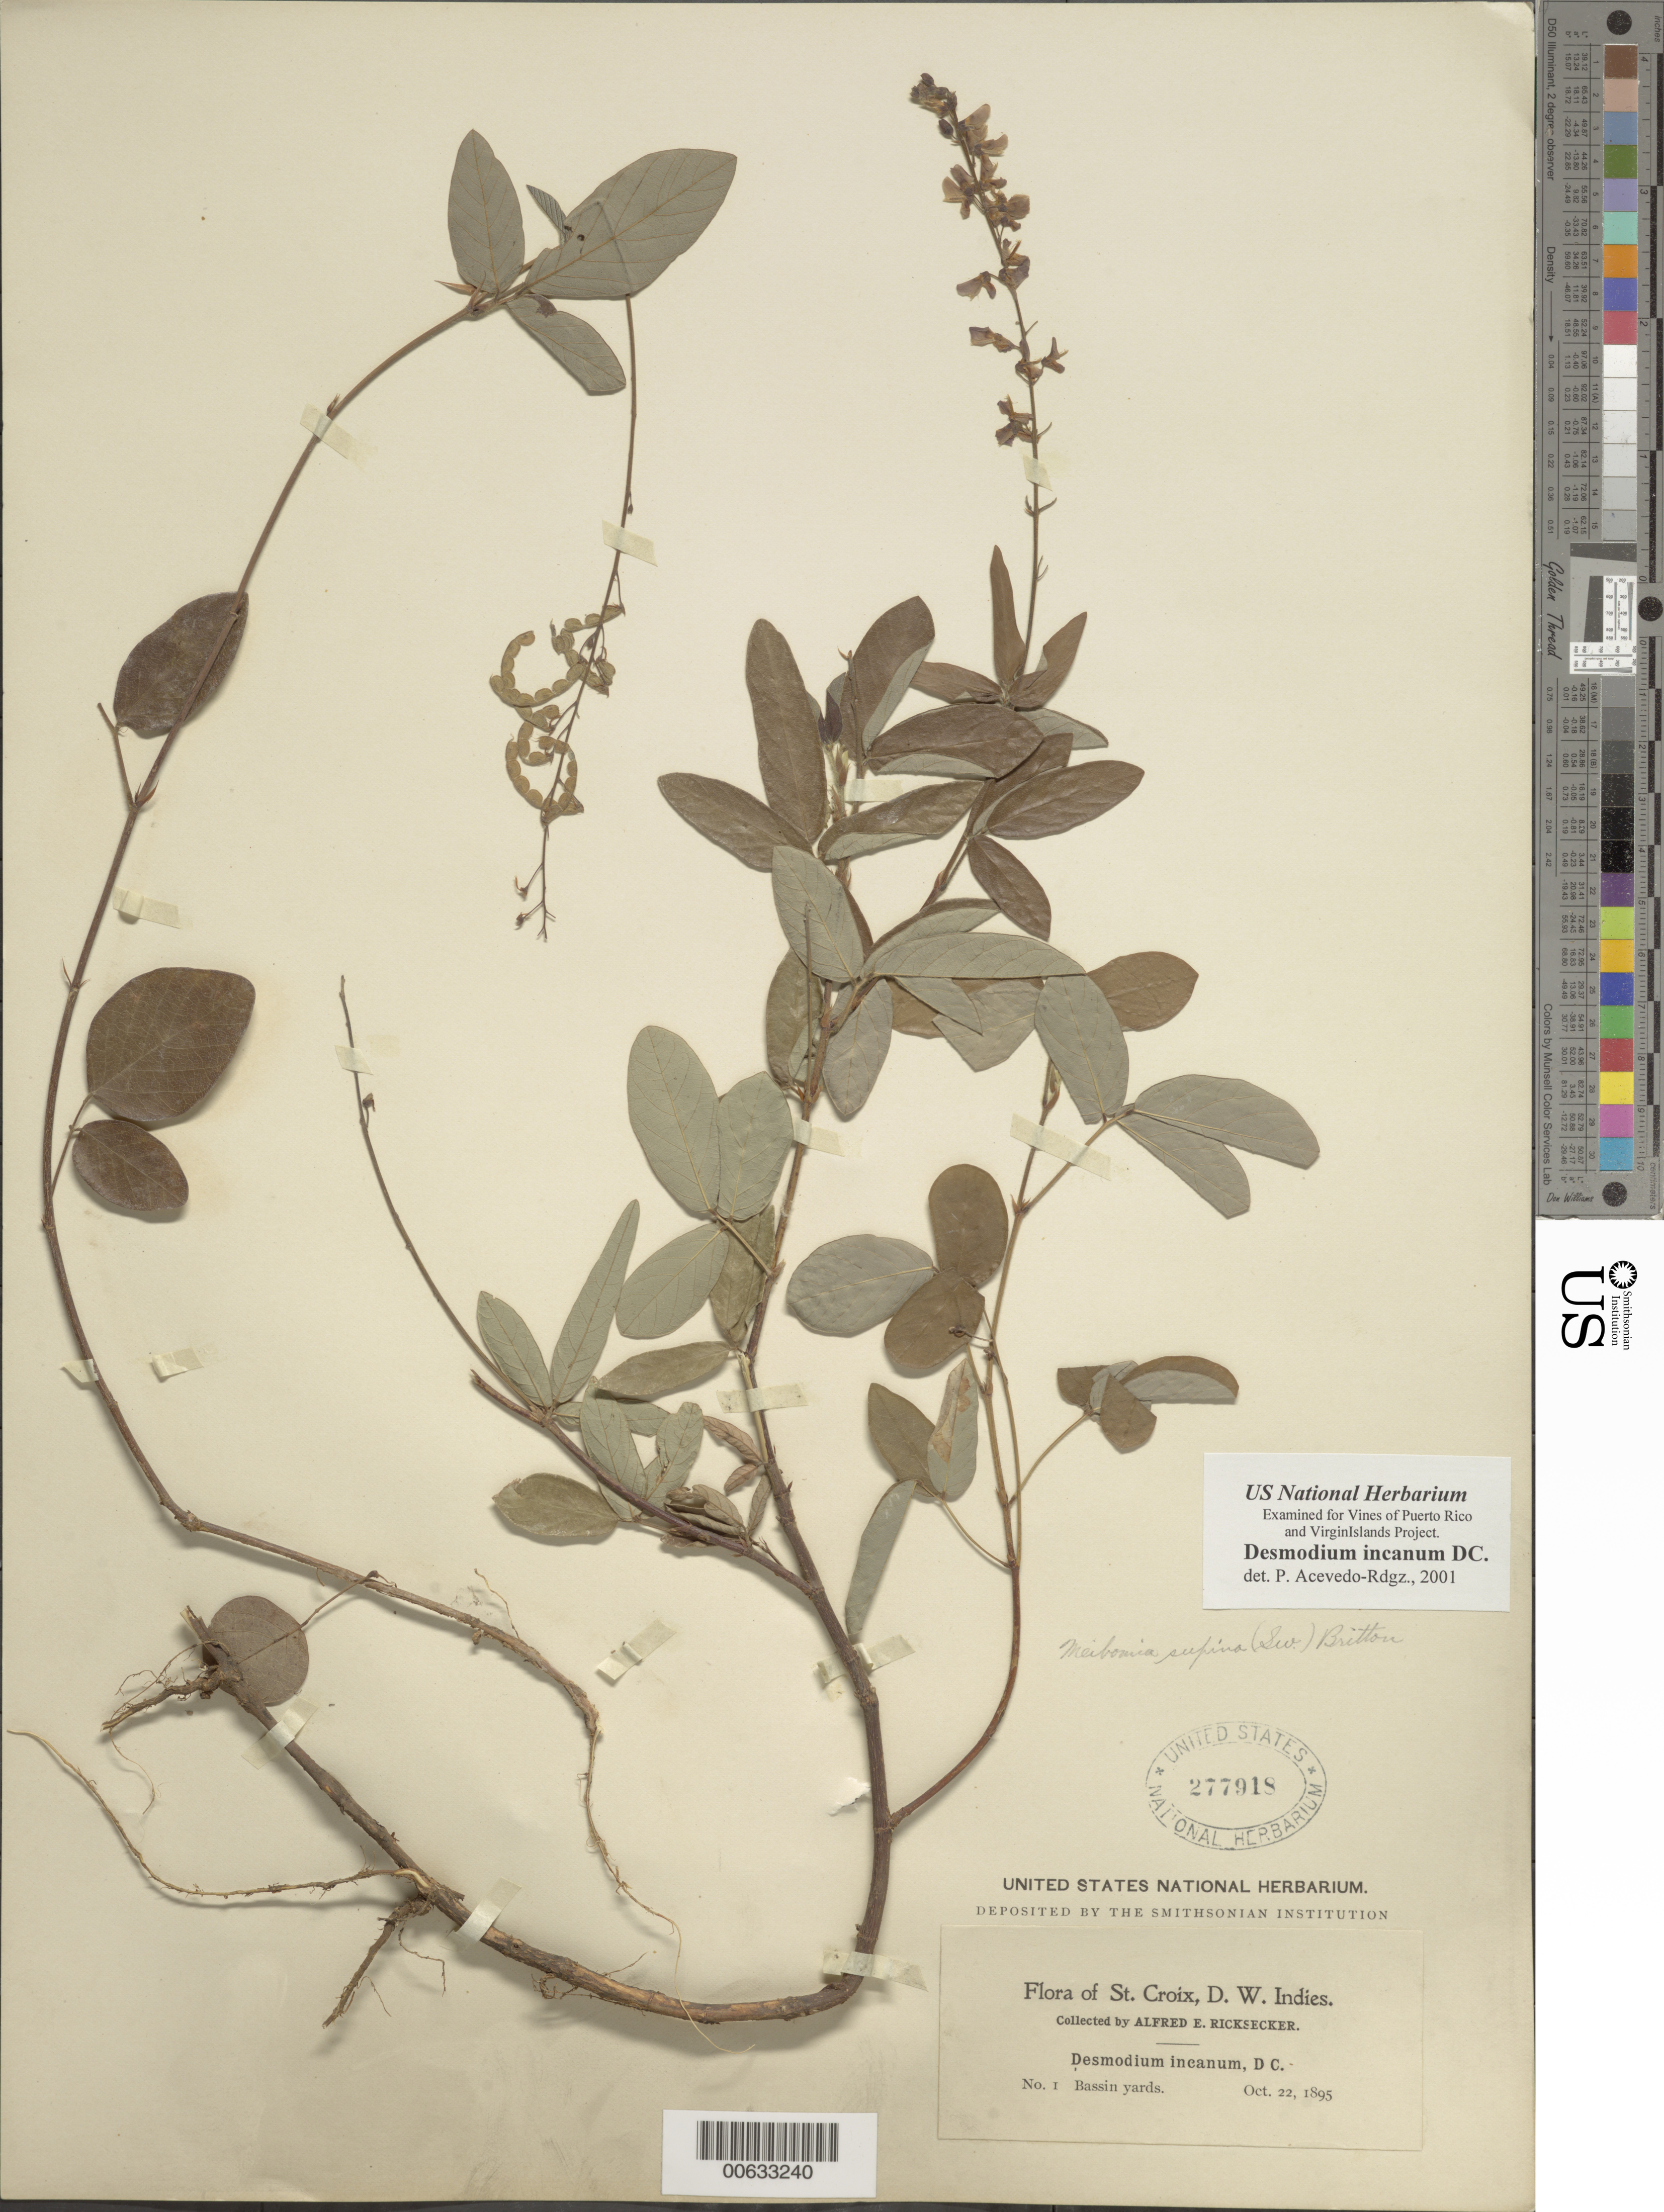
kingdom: Plantae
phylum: Tracheophyta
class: Magnoliopsida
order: Fabales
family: Fabaceae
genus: Desmodium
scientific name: Desmodium incanum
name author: (Sw.) DC.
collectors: A. E. Ricksecker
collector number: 1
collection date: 1895-10-22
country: U.S. Virgin Islands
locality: St, Croix, D.W. Indies, Bassin yards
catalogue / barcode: US 277918